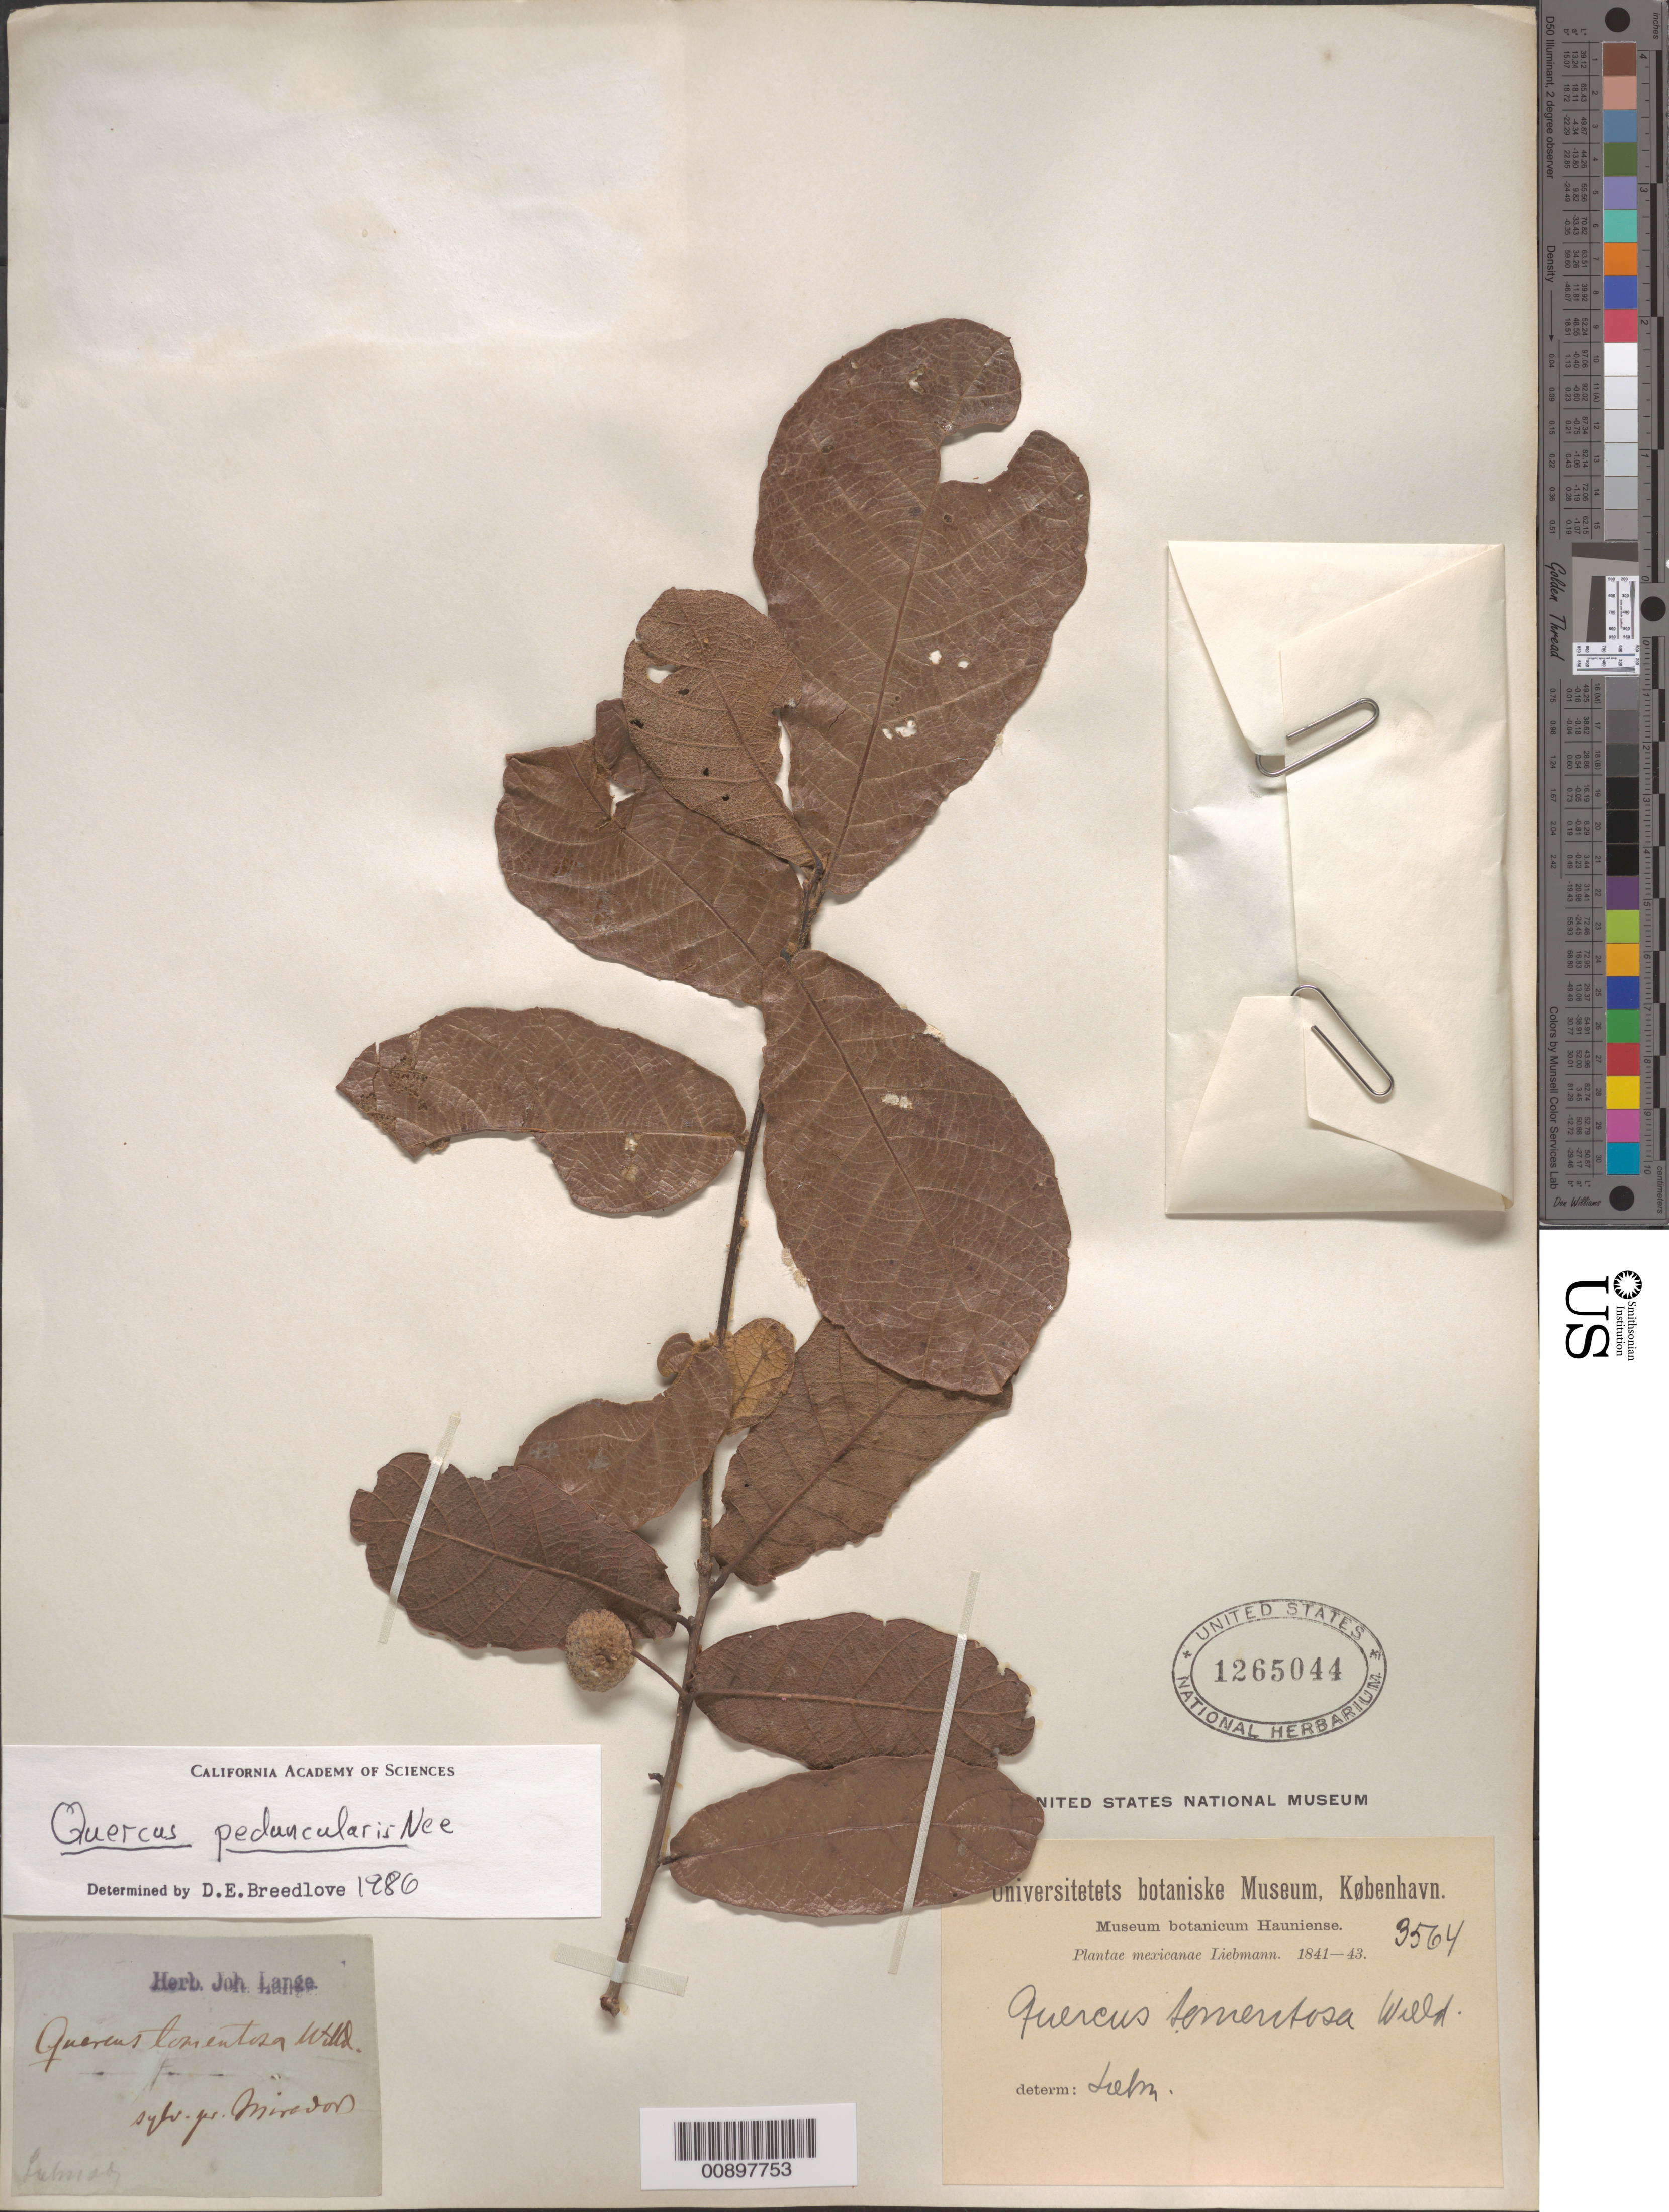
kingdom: Plantae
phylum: Tracheophyta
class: Magnoliopsida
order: Fagales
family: Fagaceae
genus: Quercus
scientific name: Quercus peduncularis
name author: Née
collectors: F. M. Liebmann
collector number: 3564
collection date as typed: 1841 to -- --- 1843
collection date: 1841/1843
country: Mexico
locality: Sylv. pr. Mirador.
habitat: Sylv.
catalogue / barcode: US 1265044